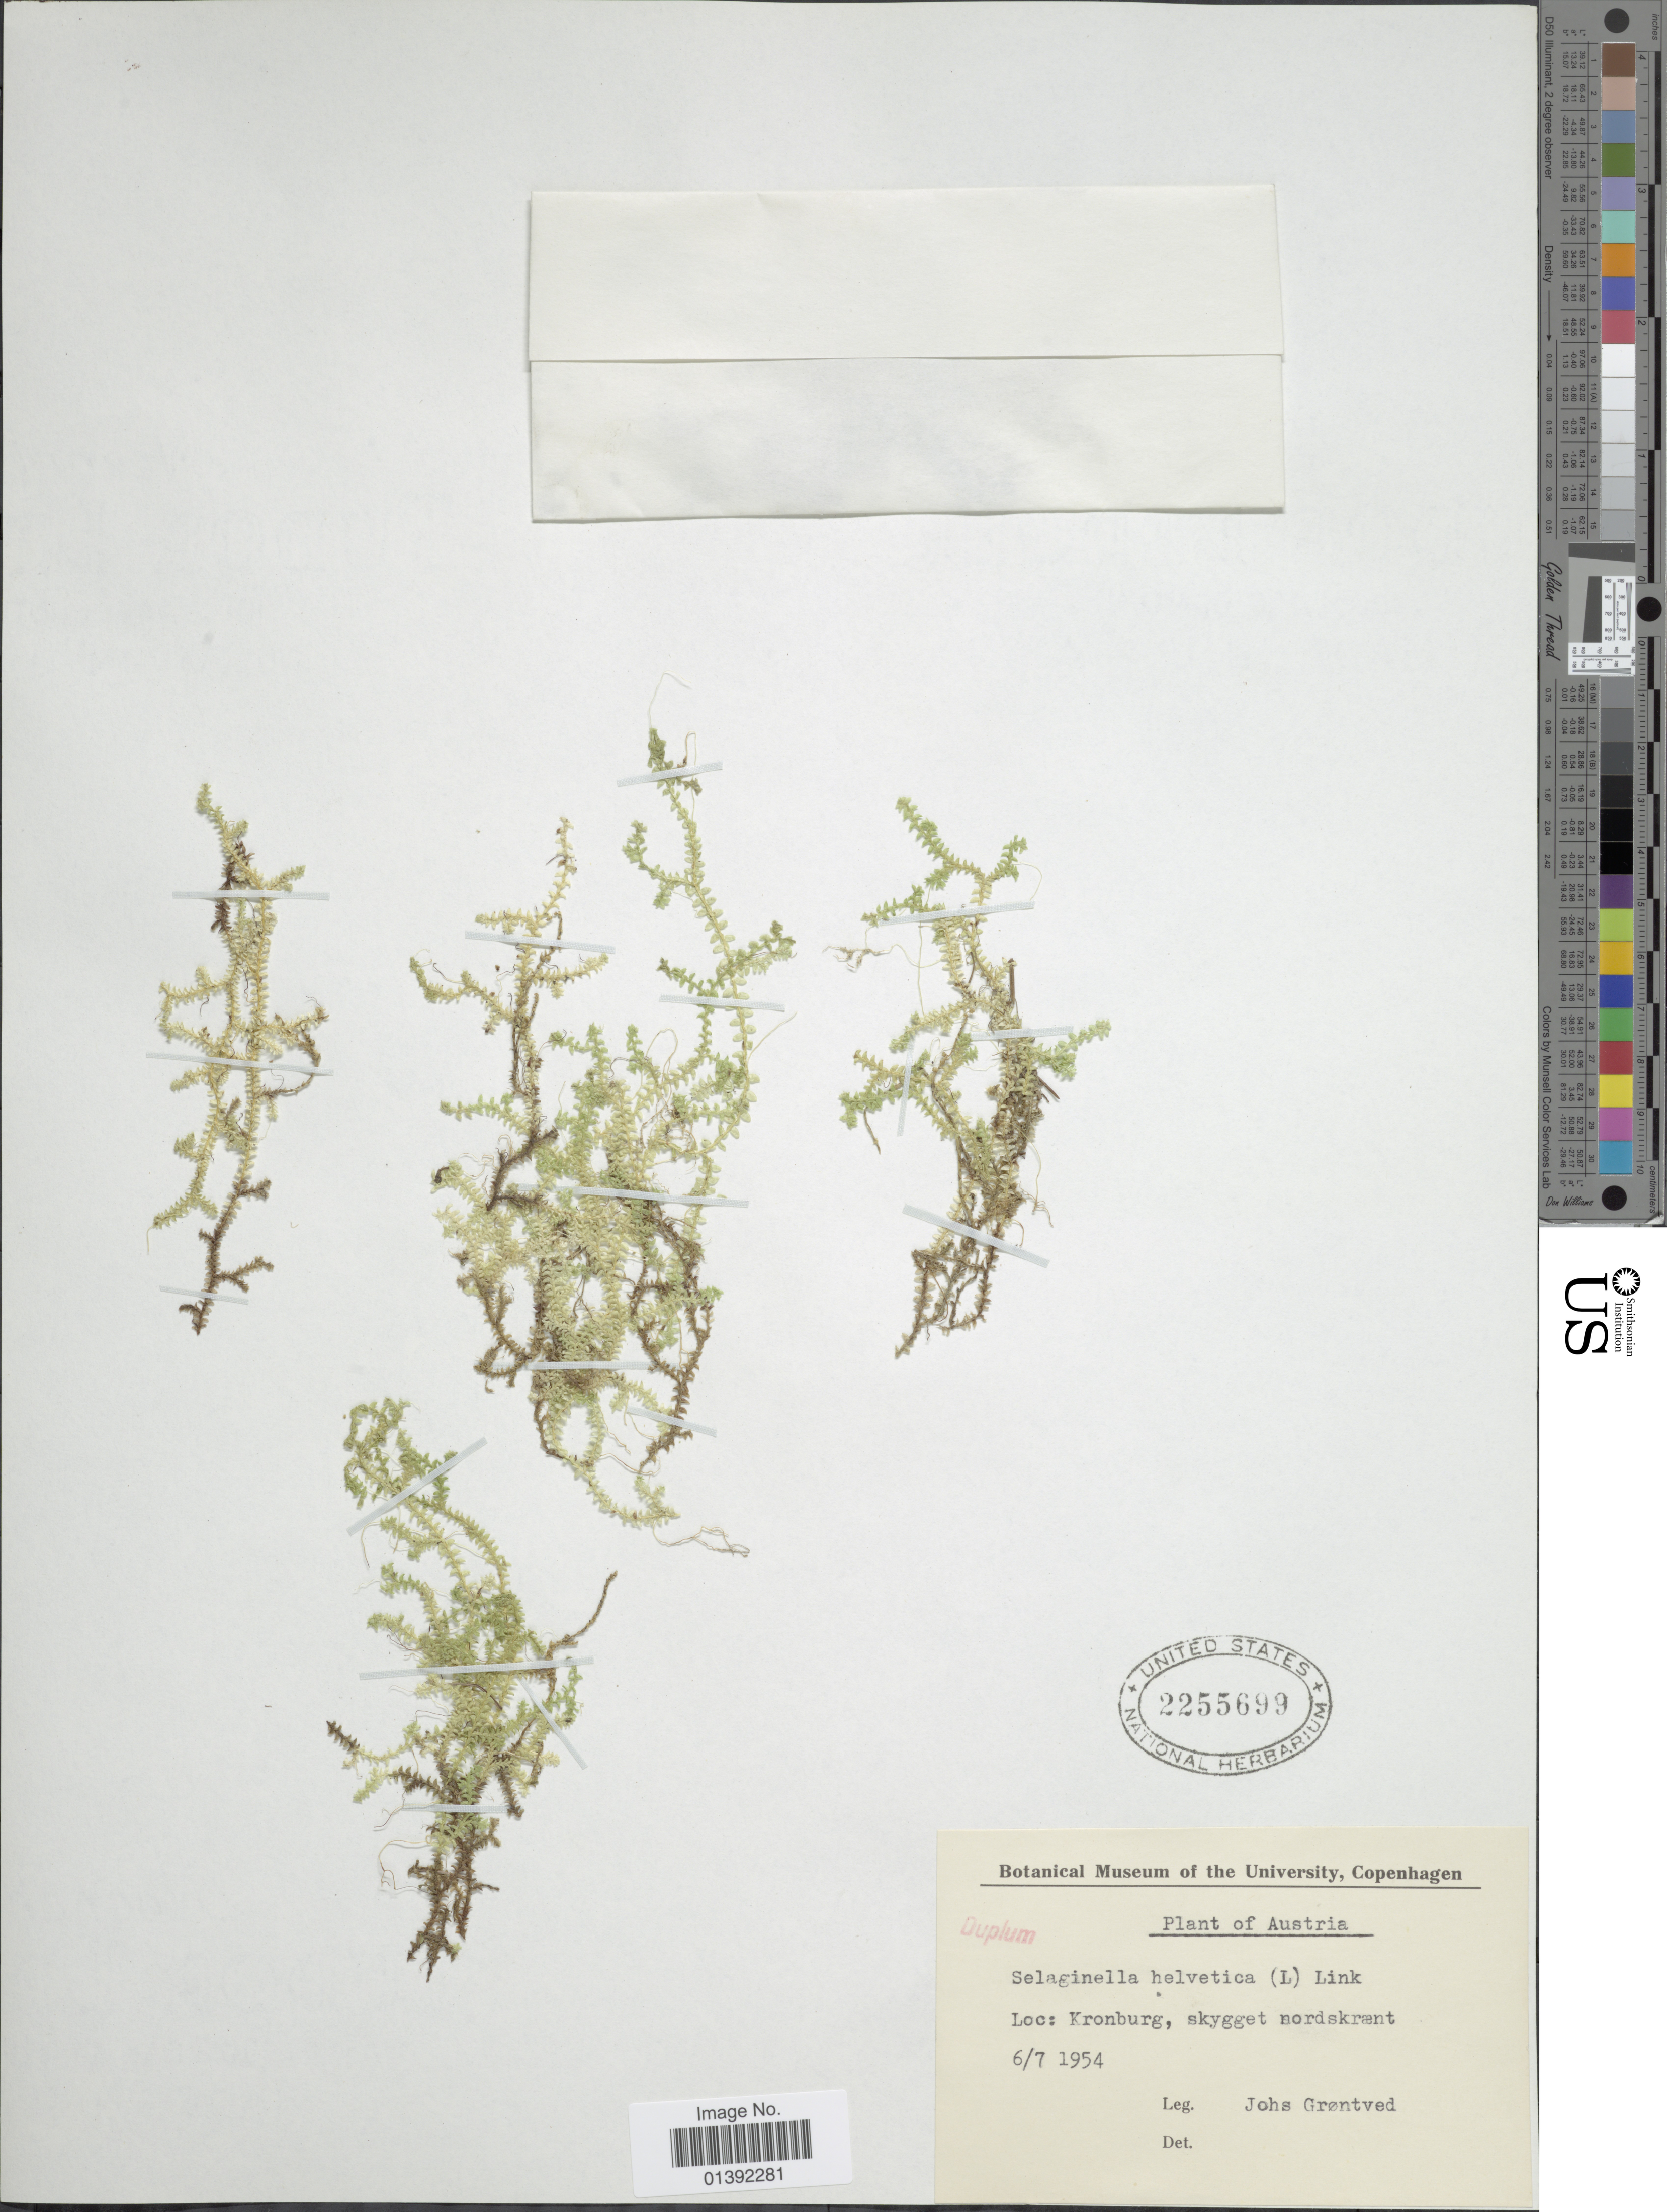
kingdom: Plantae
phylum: Tracheophyta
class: Lycopodiopsida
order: Selaginellales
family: Selaginellaceae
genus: Selaginella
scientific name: Selaginella helvetica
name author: (L.) Spring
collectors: J. Grøntved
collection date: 1954-07-06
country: Austria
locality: Kronburg, skyget nordskrænt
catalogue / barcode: US 2255699